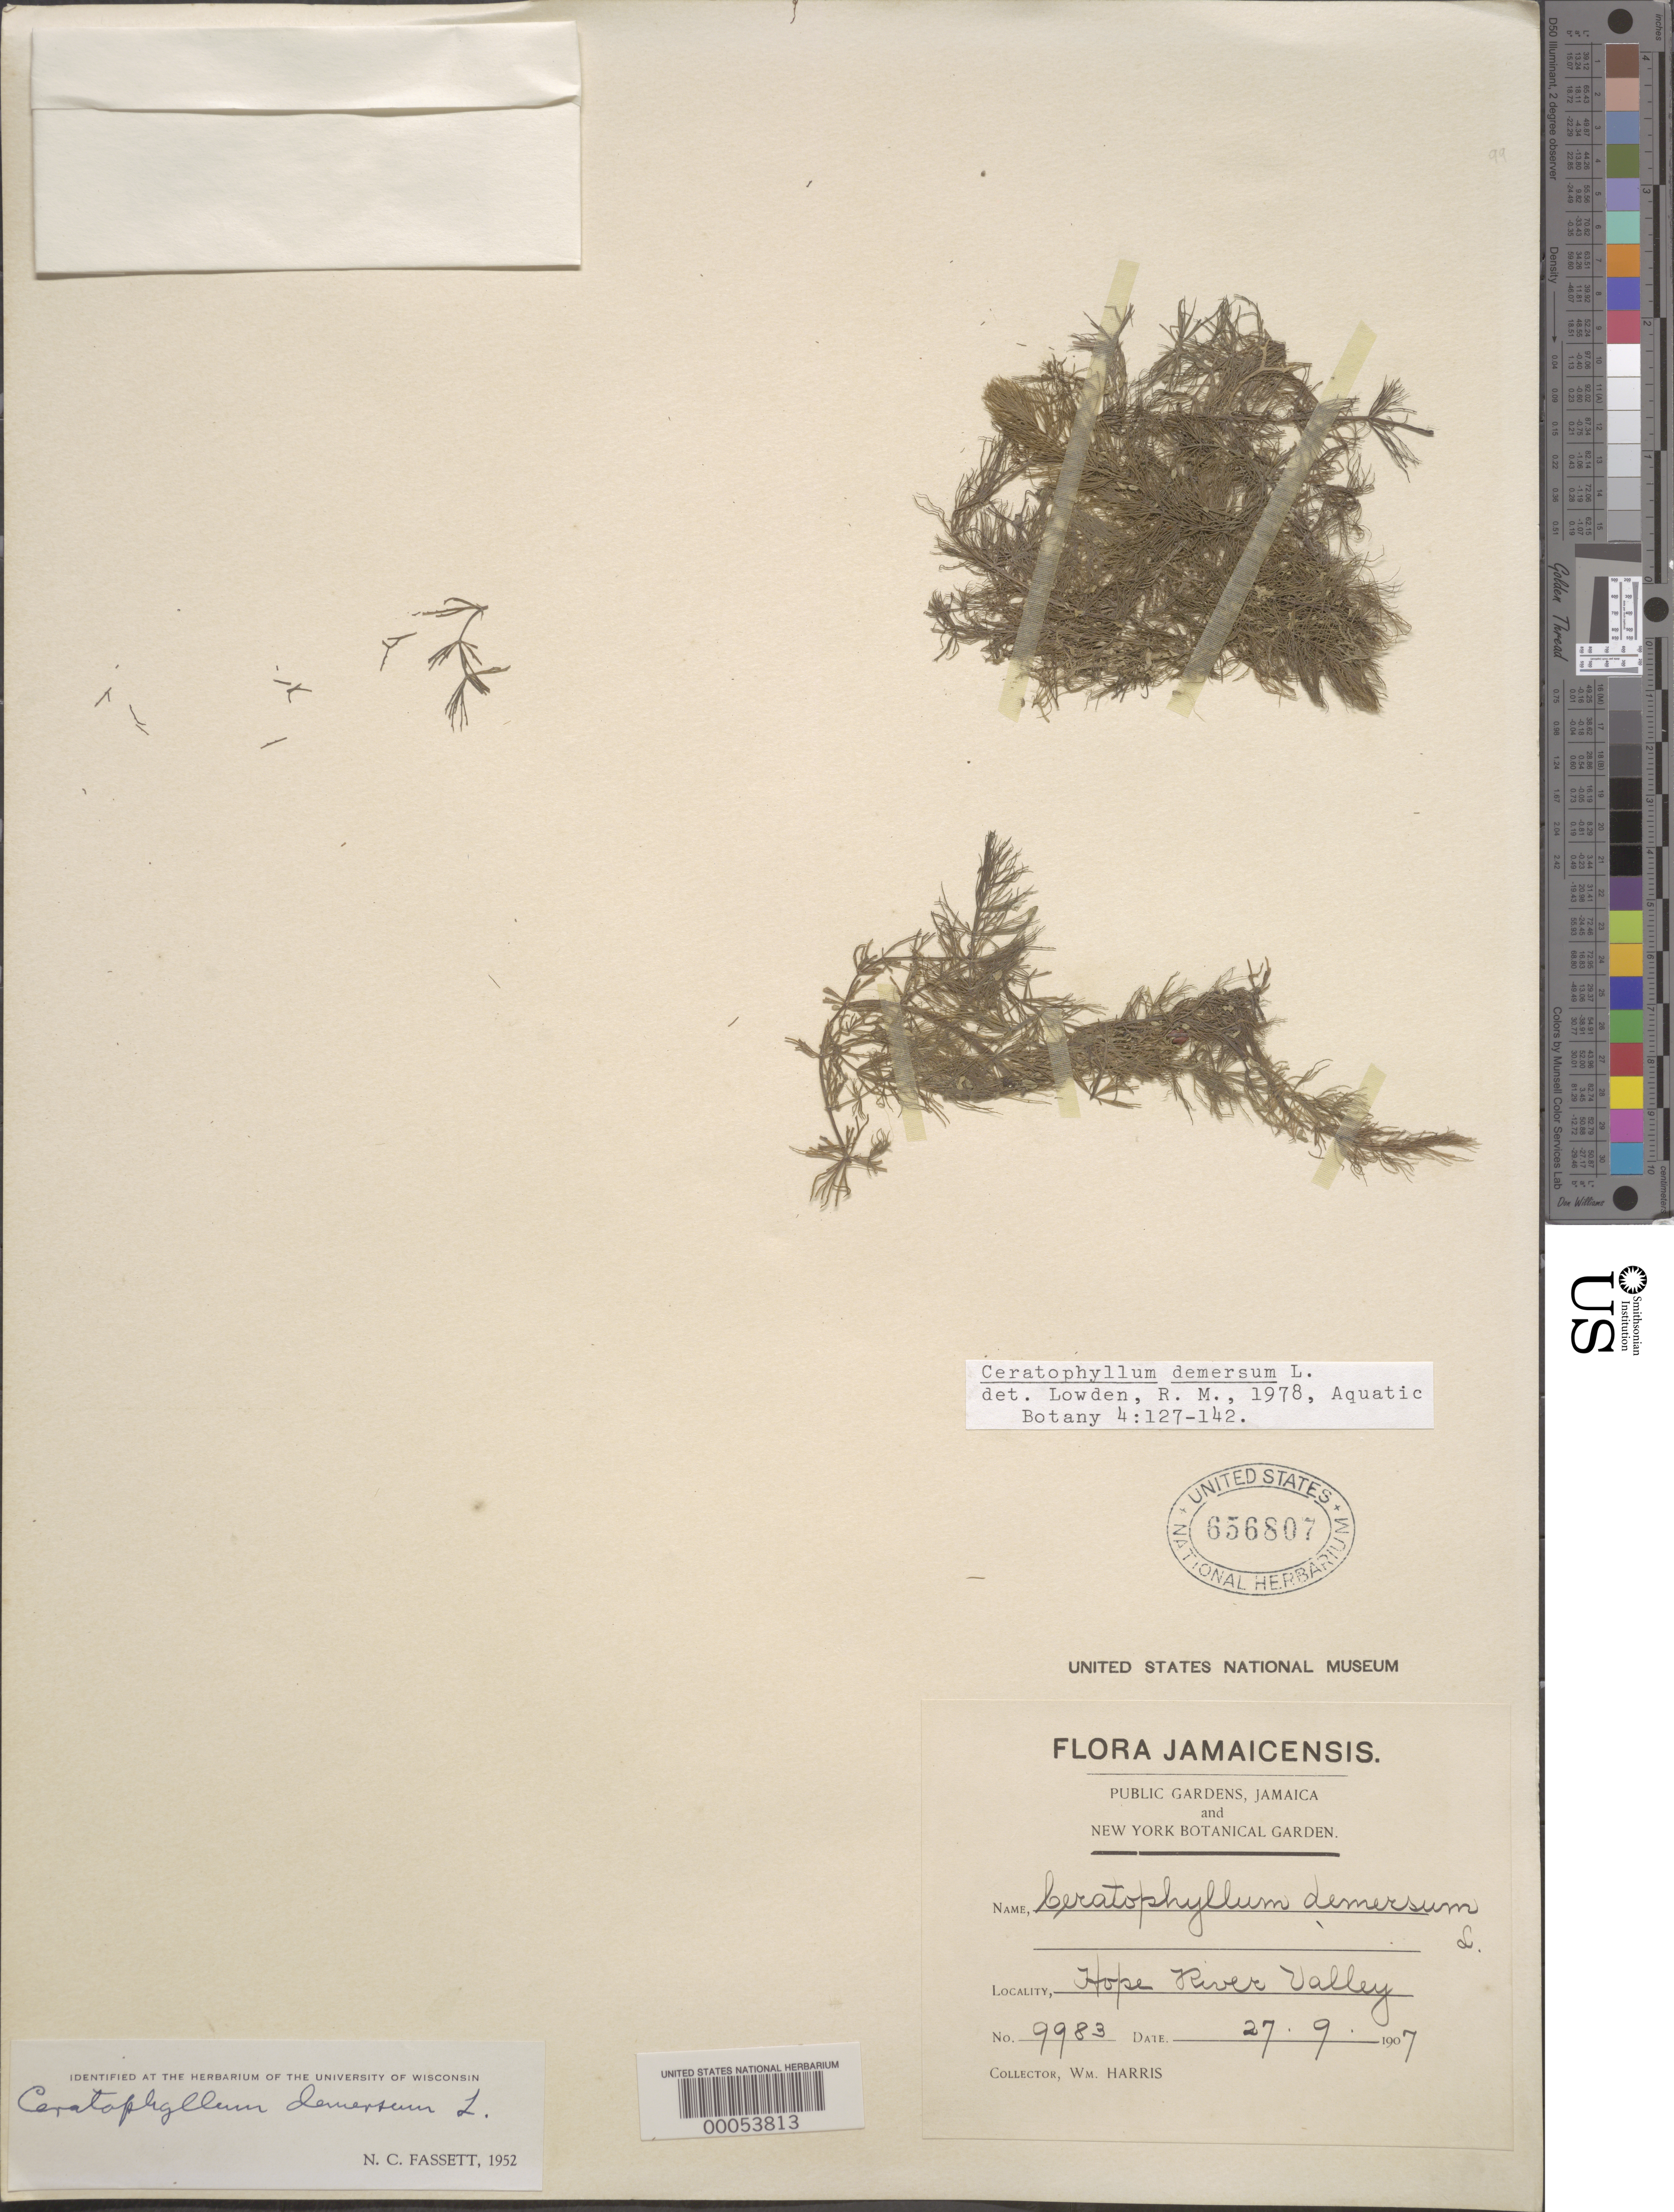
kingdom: Plantae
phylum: Tracheophyta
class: Magnoliopsida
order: Ceratophyllales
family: Ceratophyllaceae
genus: Ceratophyllum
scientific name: Ceratophyllum demersum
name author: L.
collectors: W. H. Harris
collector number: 9983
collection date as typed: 29 Sep 1907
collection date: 1907-09-29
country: Jamaica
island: Greater Antilles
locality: Hope river valley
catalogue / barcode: US 656807